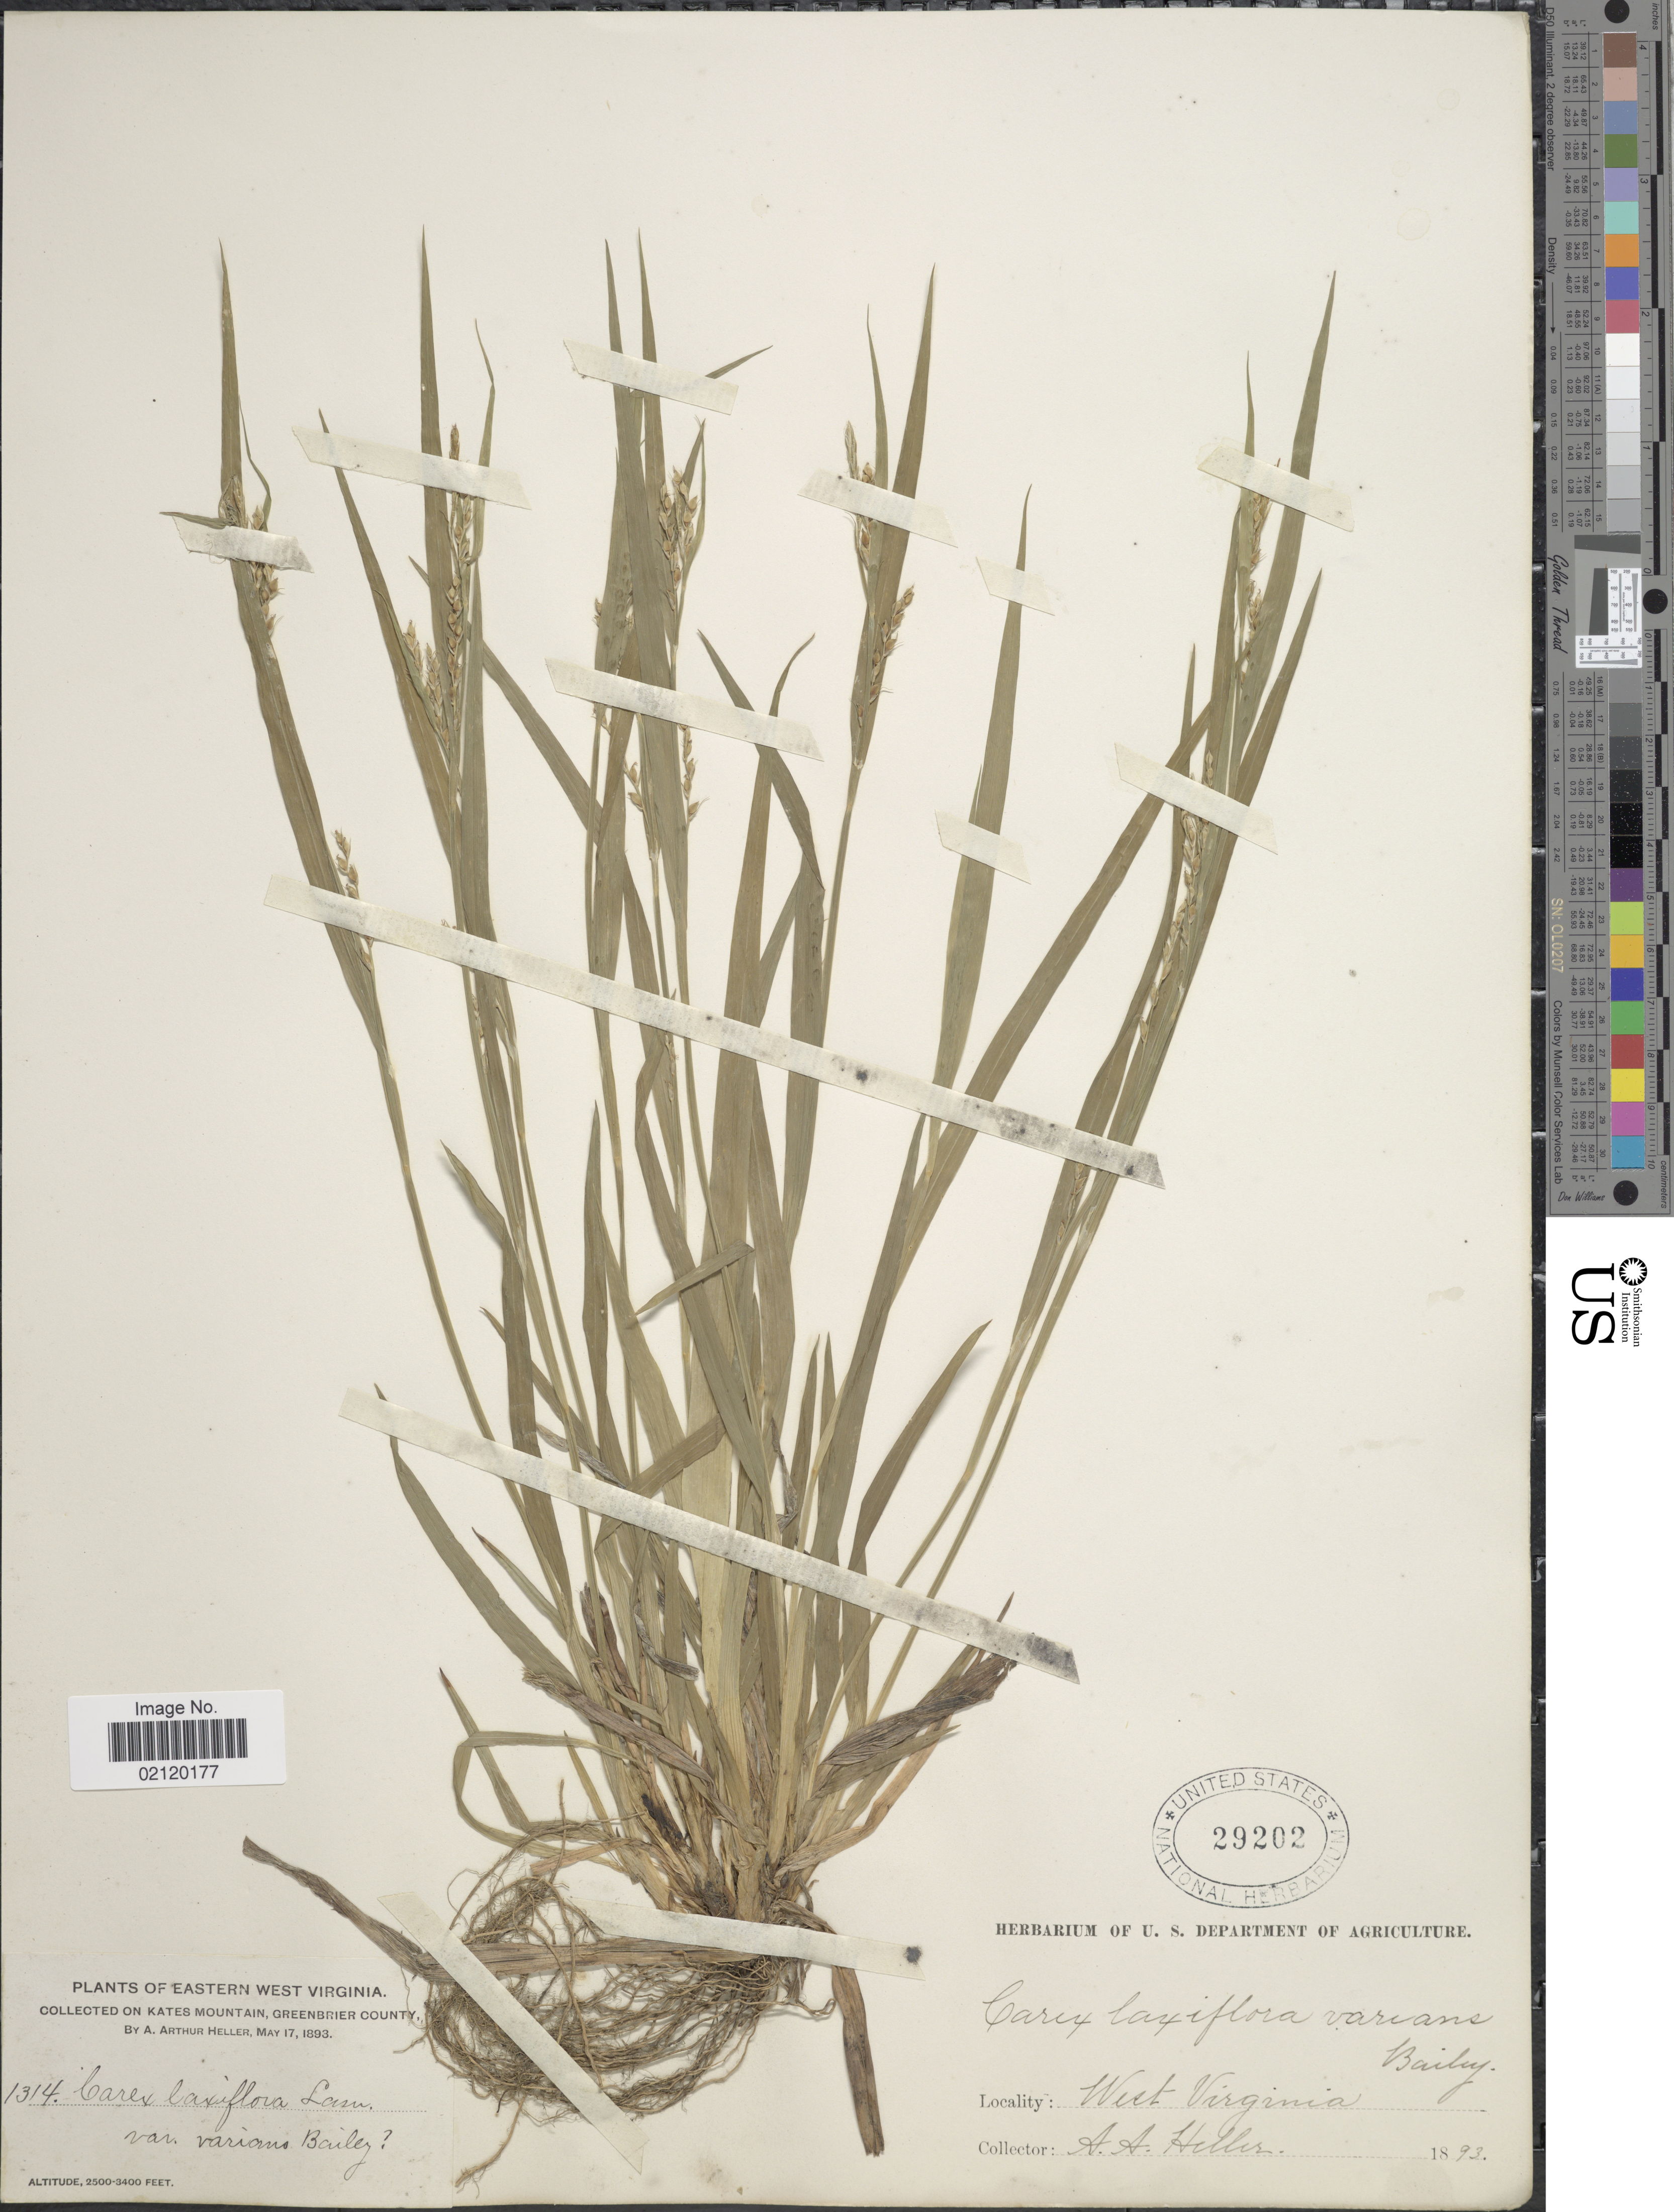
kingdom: Plantae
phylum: Tracheophyta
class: Liliopsida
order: Poales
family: Cyperaceae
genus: Carex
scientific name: Carex laxiflora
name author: Lam.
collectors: A. A. Heller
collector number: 1314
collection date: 1893-05-17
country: United States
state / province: West Virginia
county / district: Greenbrier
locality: Eastern West Virginia. On Kates Mountain, Greenbrier County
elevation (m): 762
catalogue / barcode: US 29202